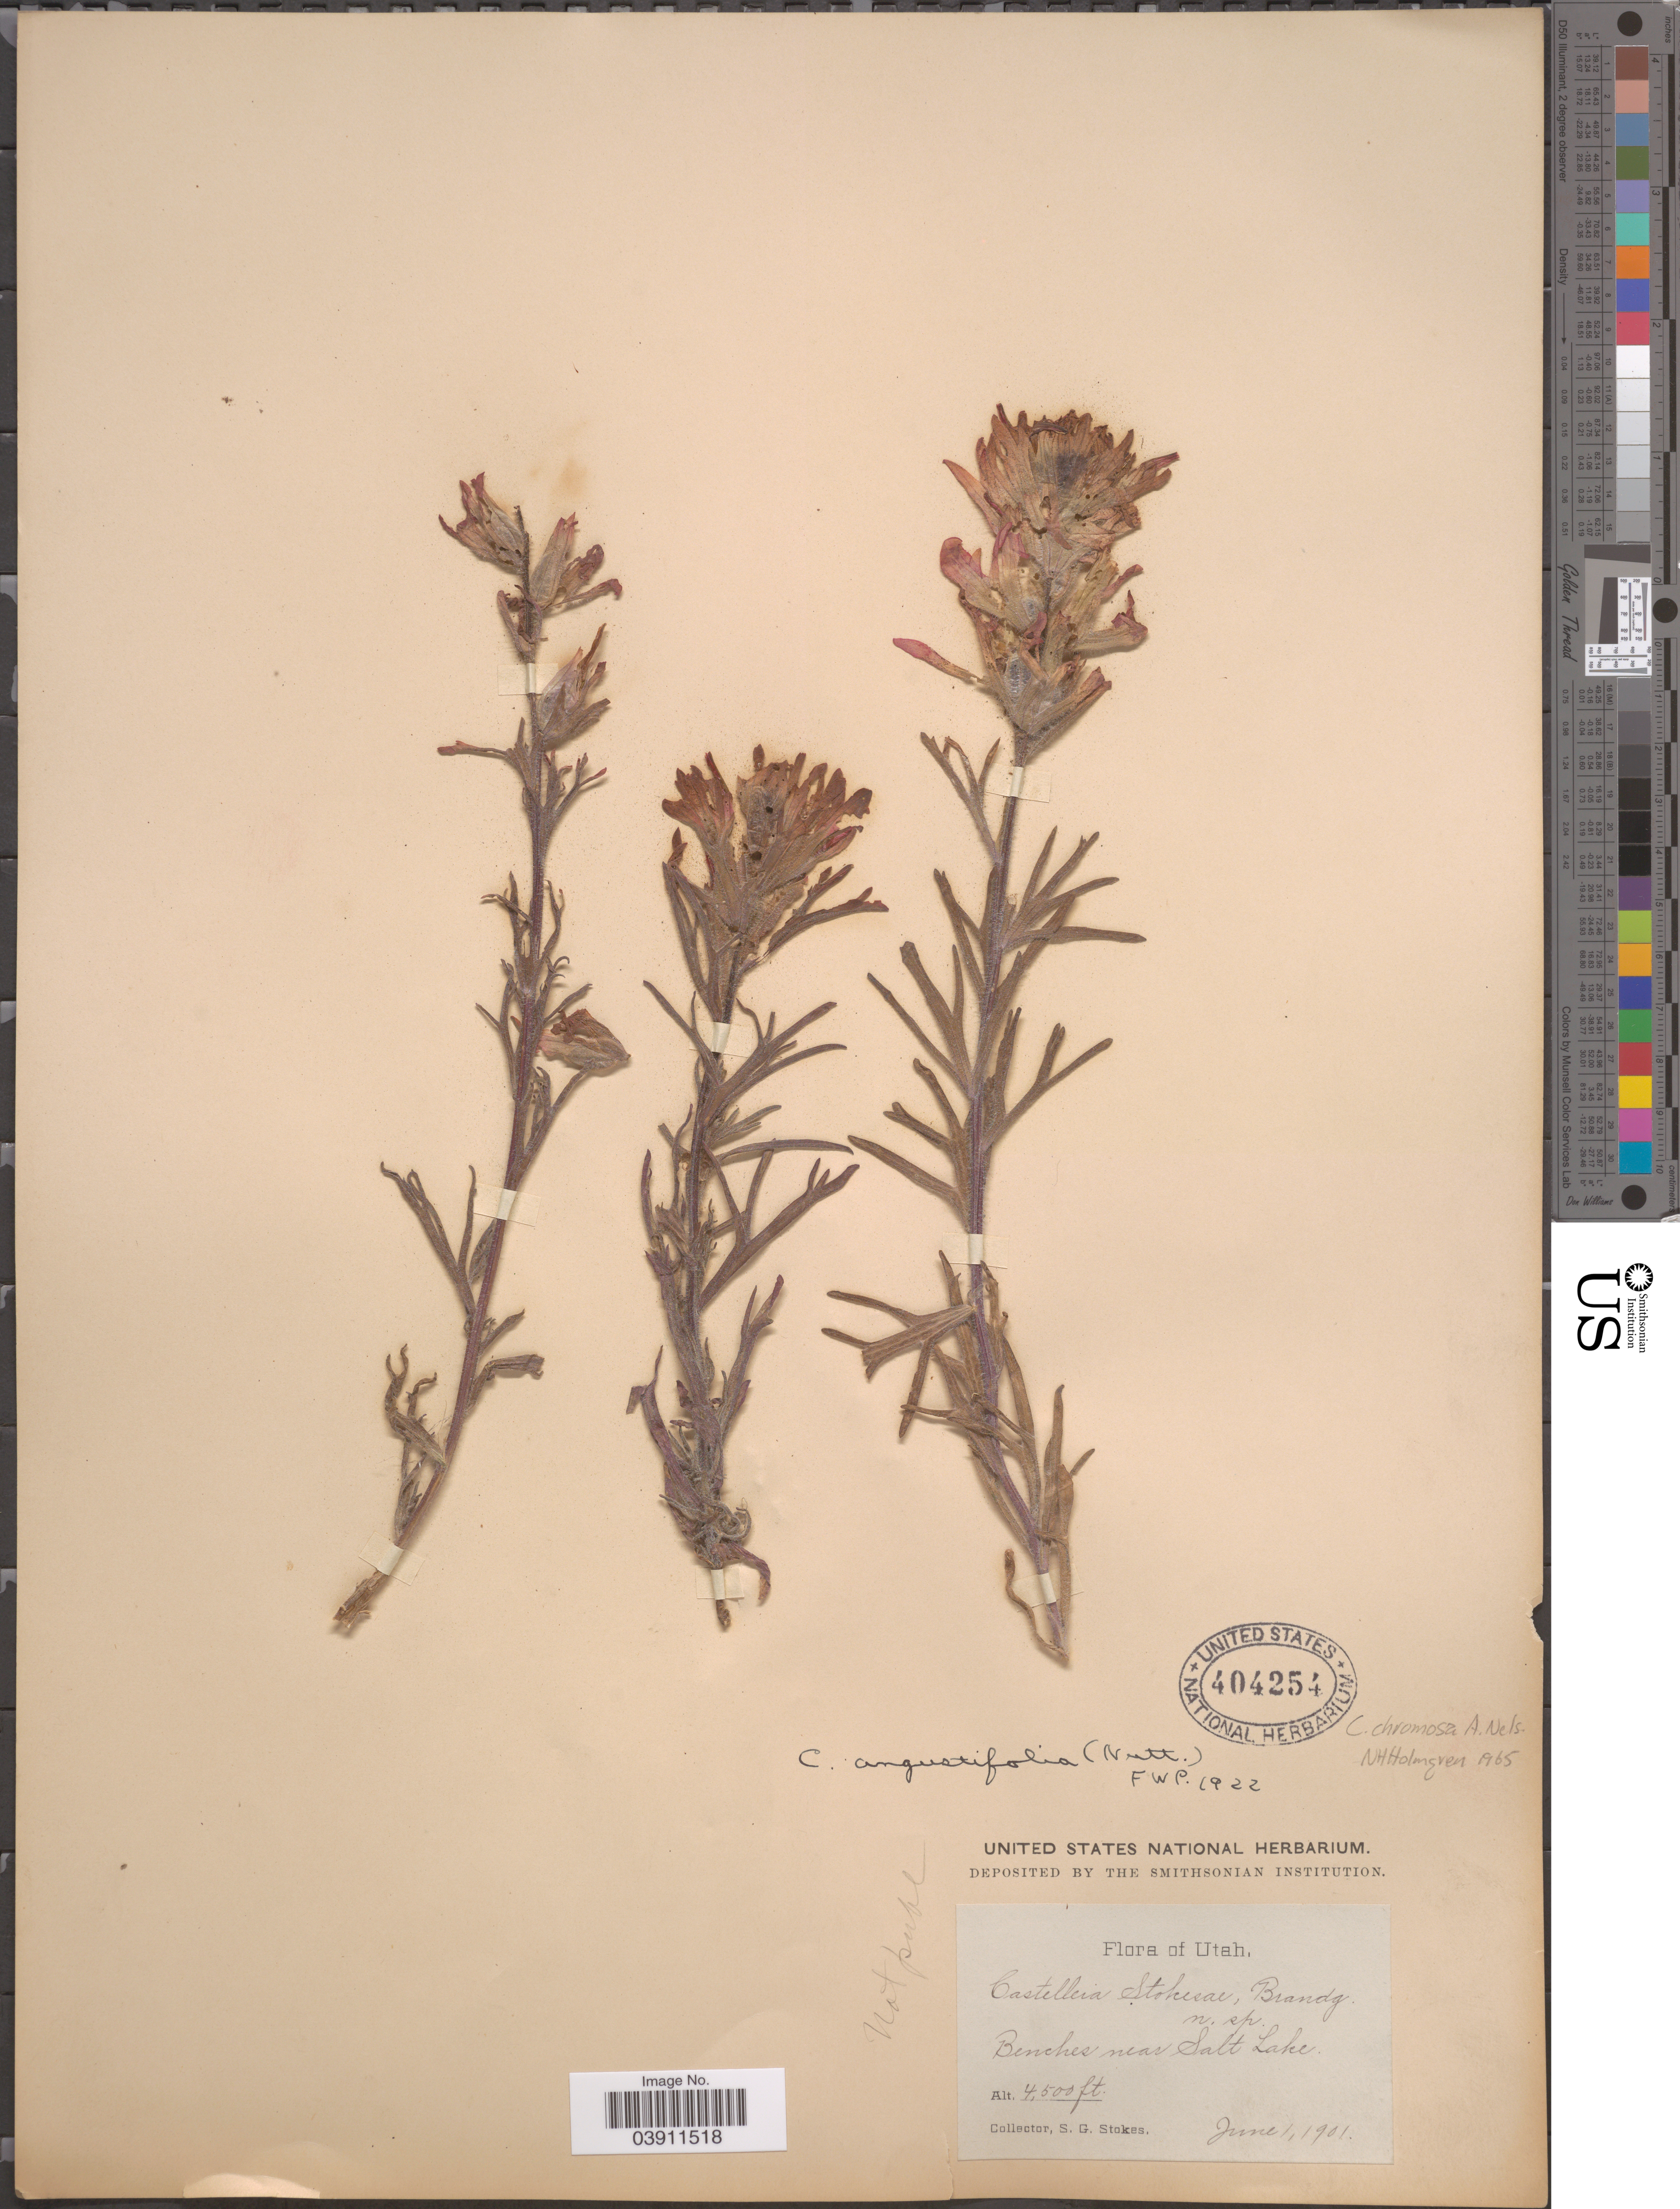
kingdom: Plantae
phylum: Tracheophyta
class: Magnoliopsida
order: Lamiales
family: Orobanchaceae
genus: Castilleja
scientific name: Castilleja chromosa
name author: A. Nelson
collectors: S. G. Stokes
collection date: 1901-06-01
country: United States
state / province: Utah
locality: Benches near Salt Lake.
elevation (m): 1372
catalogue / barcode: US 404254